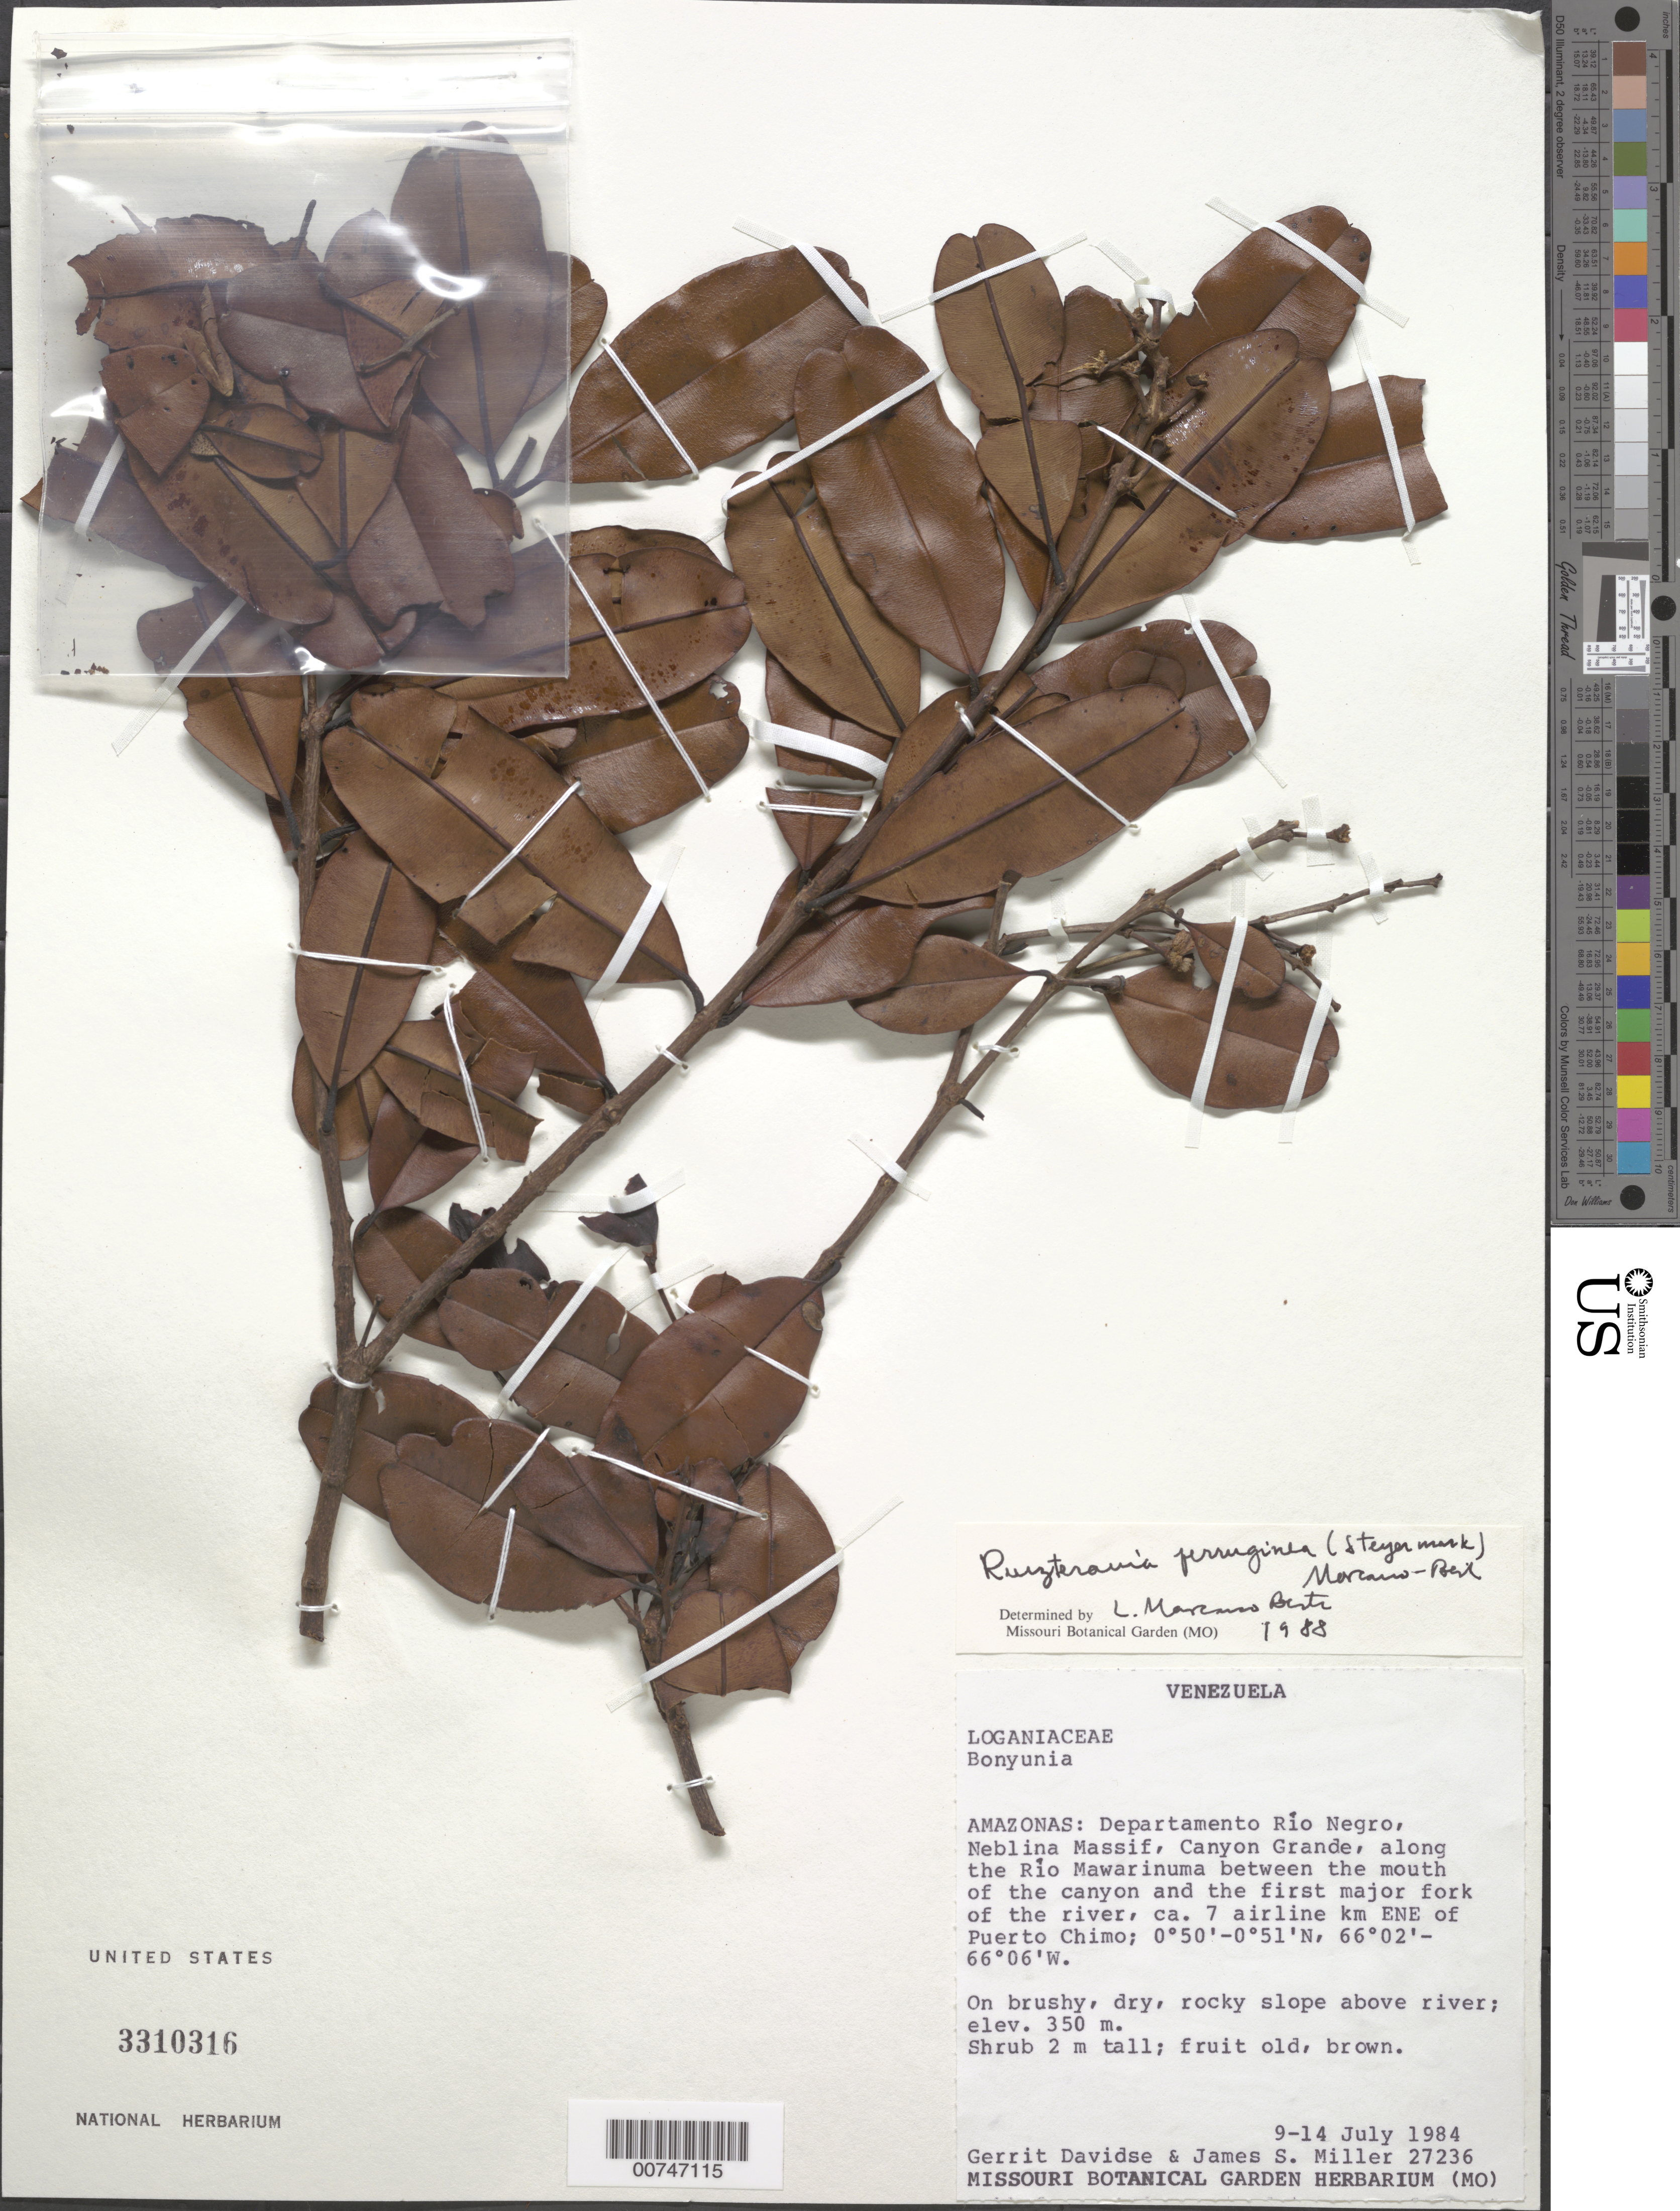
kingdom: Plantae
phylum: Tracheophyta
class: Magnoliopsida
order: Myrtales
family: Vochysiaceae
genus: Ruizterania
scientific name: Ruizterania ferruginea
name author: (Steyerm.) Marc.-Berti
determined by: Marcano-Berti, L.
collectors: G. Davidse & J. S. Miller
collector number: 27236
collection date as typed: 9-Jul-84 to 14-Jul-84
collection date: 1984-07-09/1984-07-14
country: Venezuela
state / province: Amazonas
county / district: Río Negro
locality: Neblina Massif, Canyon Grande, along Río Mawarinuma, 7 airline km E-NE of Puerto Chimo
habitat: Brushy, dry rocky slope above river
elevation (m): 350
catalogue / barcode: US 3310316